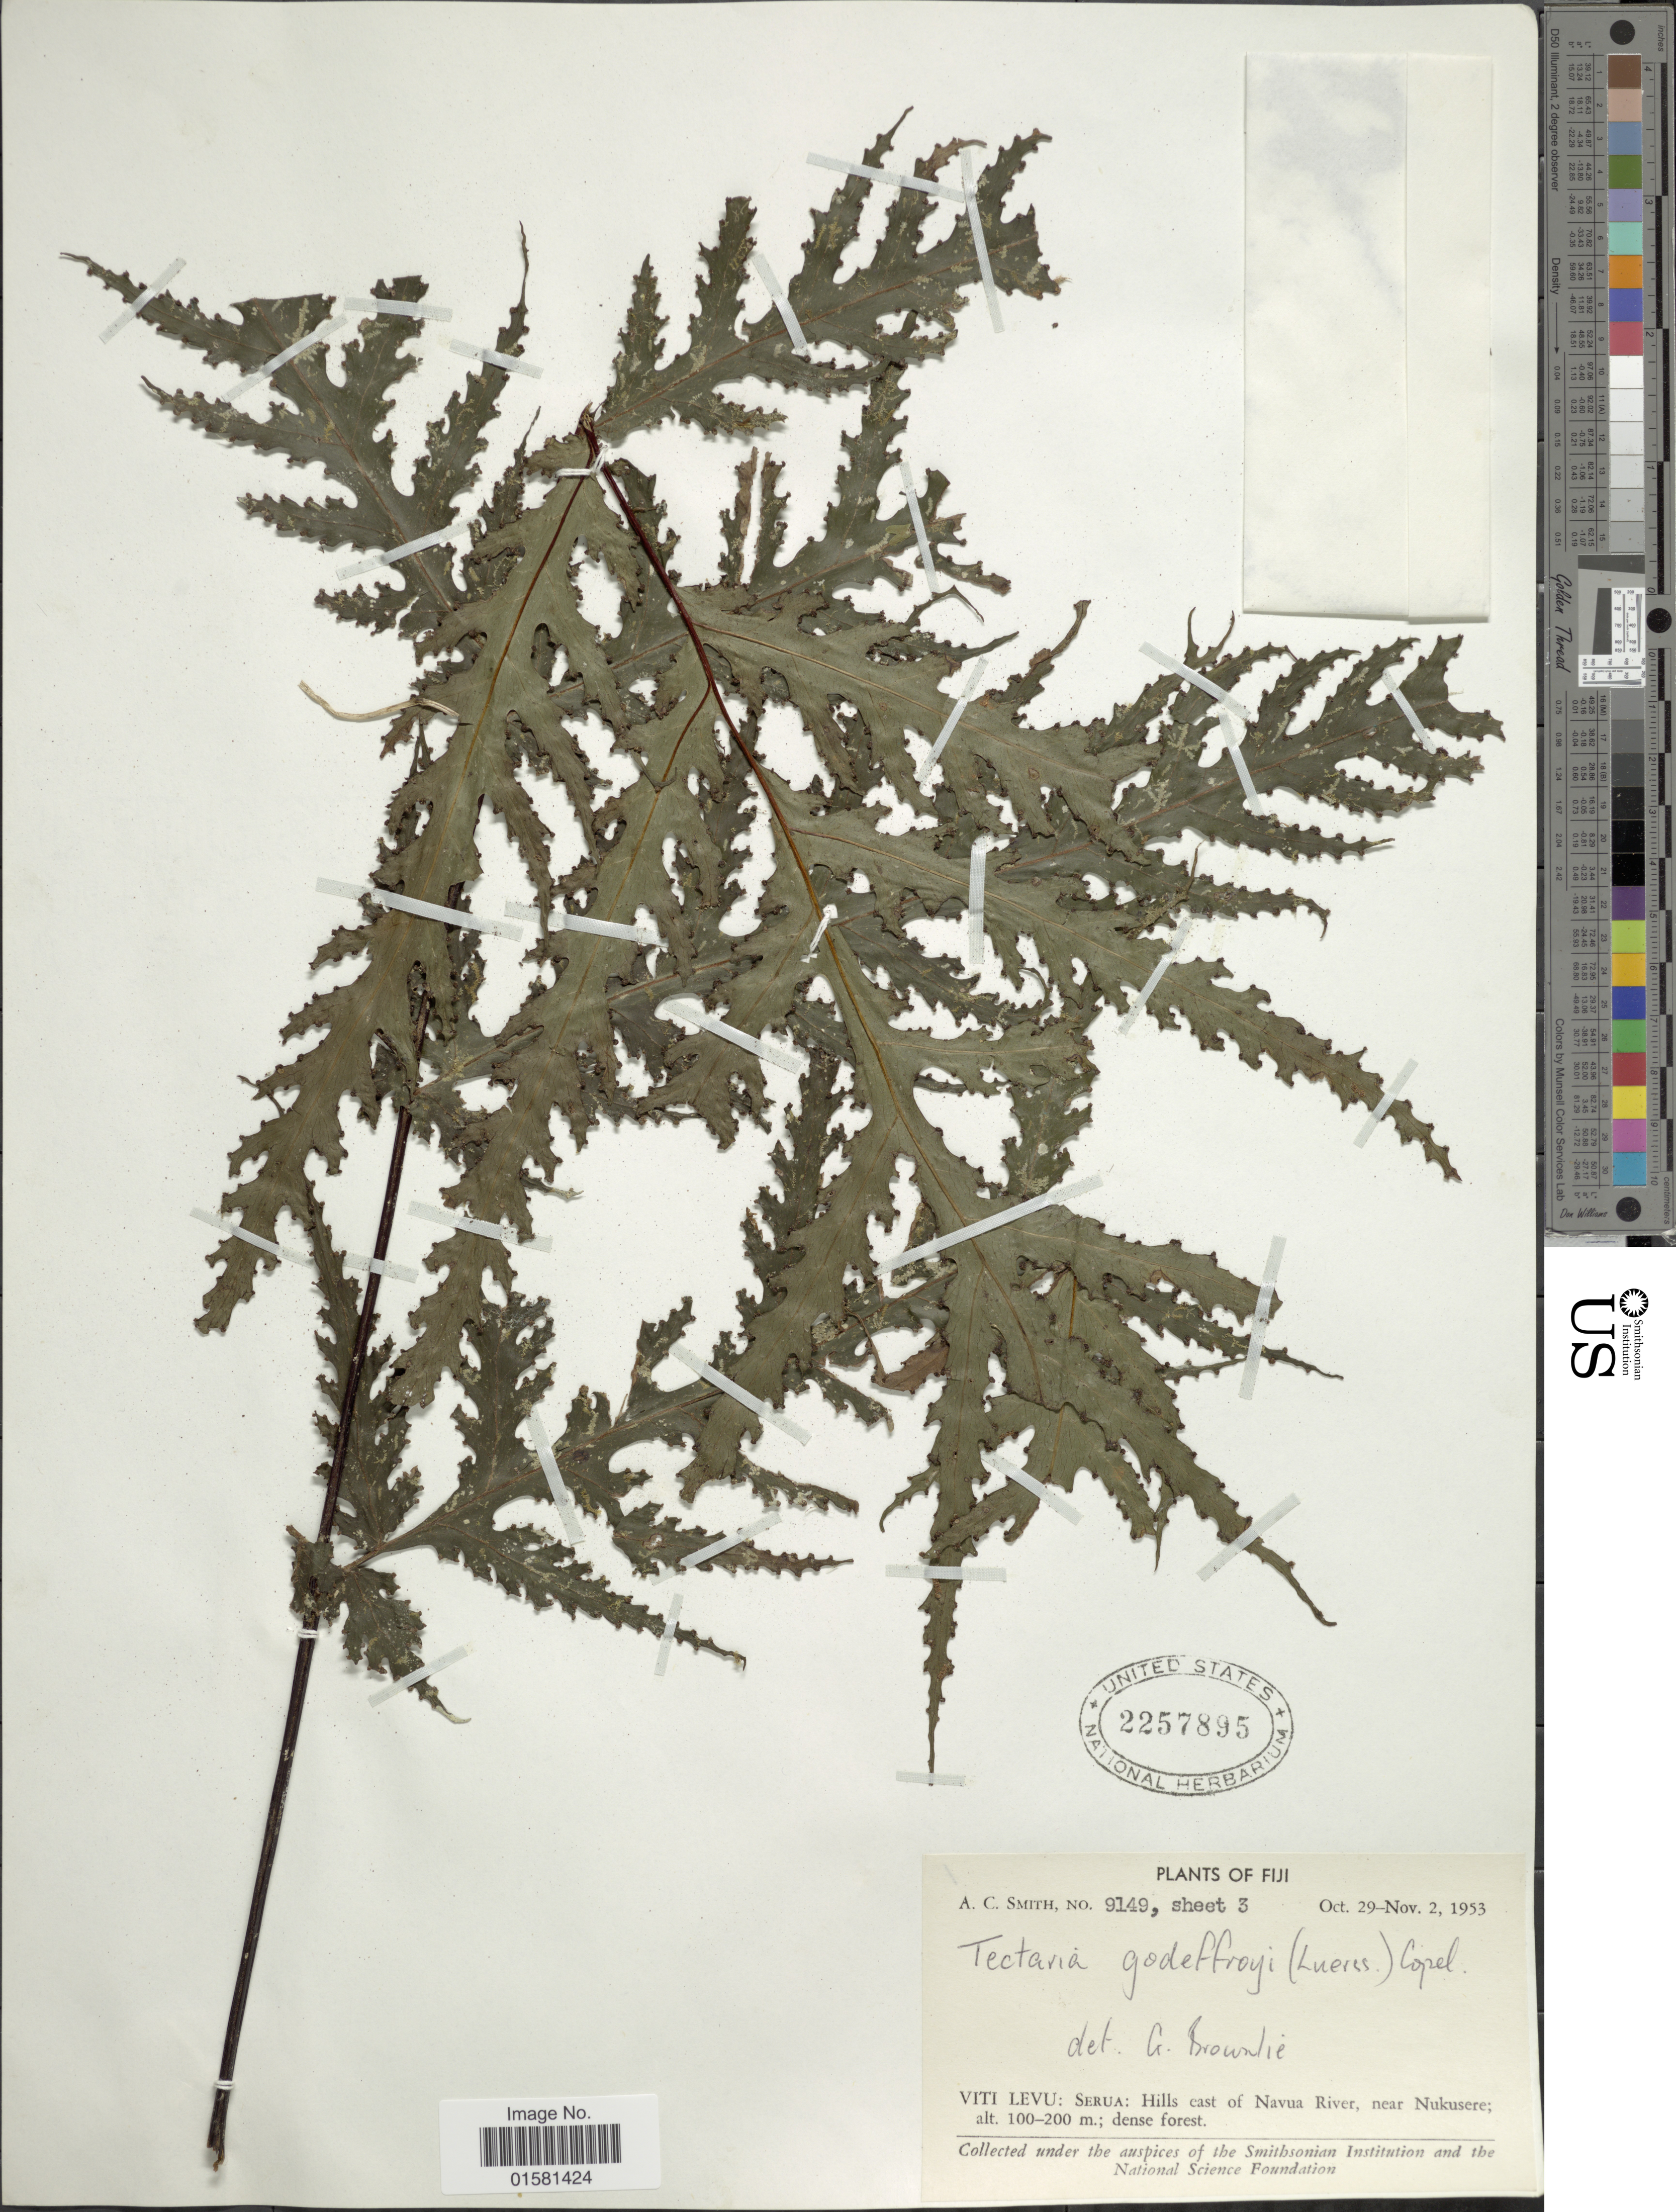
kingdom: Plantae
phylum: Tracheophyta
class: Polypodiopsida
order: Polypodiales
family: Tectariaceae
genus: Tectaria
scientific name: Tectaria godeffroyi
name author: (Luerss.) Copel.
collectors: A. C. Smith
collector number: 9149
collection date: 1953-10-29/1953-11-02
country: Fiji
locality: Fiji, Viti Levu: Serua: hills east of Navua River, near Nukusere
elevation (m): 100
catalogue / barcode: US 2257895